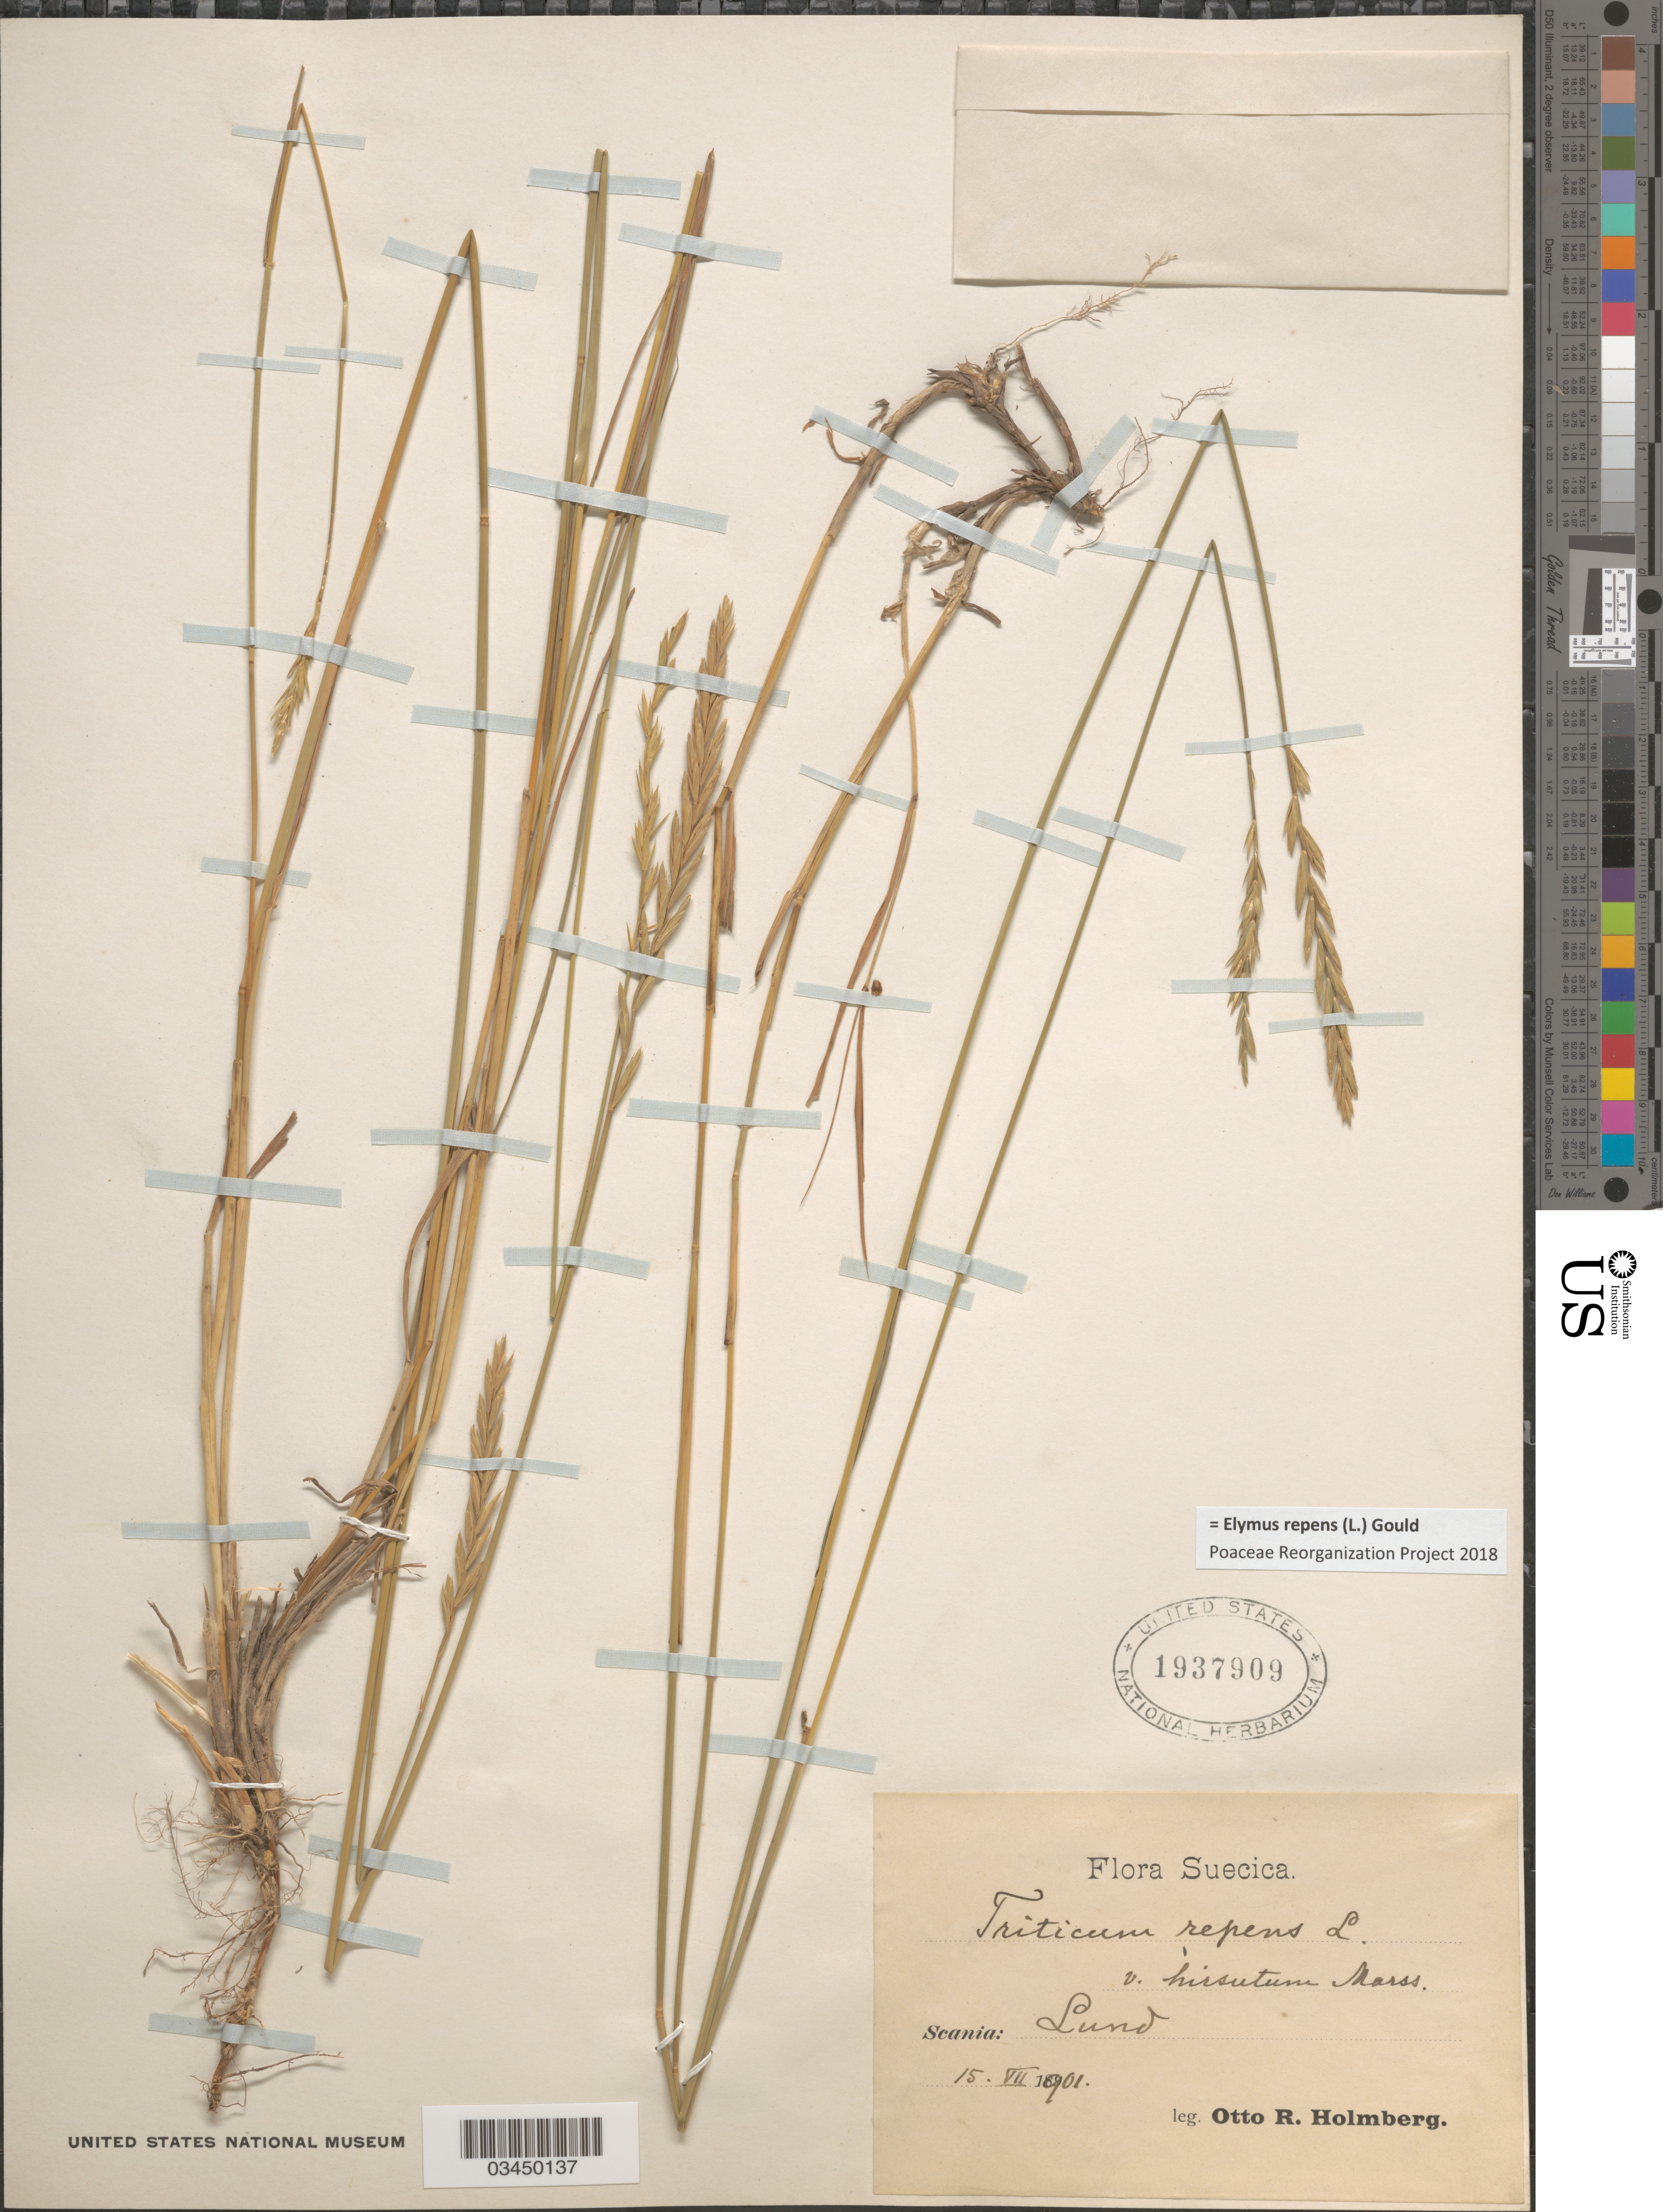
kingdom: Plantae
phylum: Tracheophyta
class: Liliopsida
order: Poales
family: Poaceae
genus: Elymus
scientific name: Elymus repens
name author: (L.) Gould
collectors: O. Holmberg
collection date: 1901-07-15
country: Sweden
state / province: Skåne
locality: Suecica. Scania: Lund.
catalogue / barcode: US 1937909